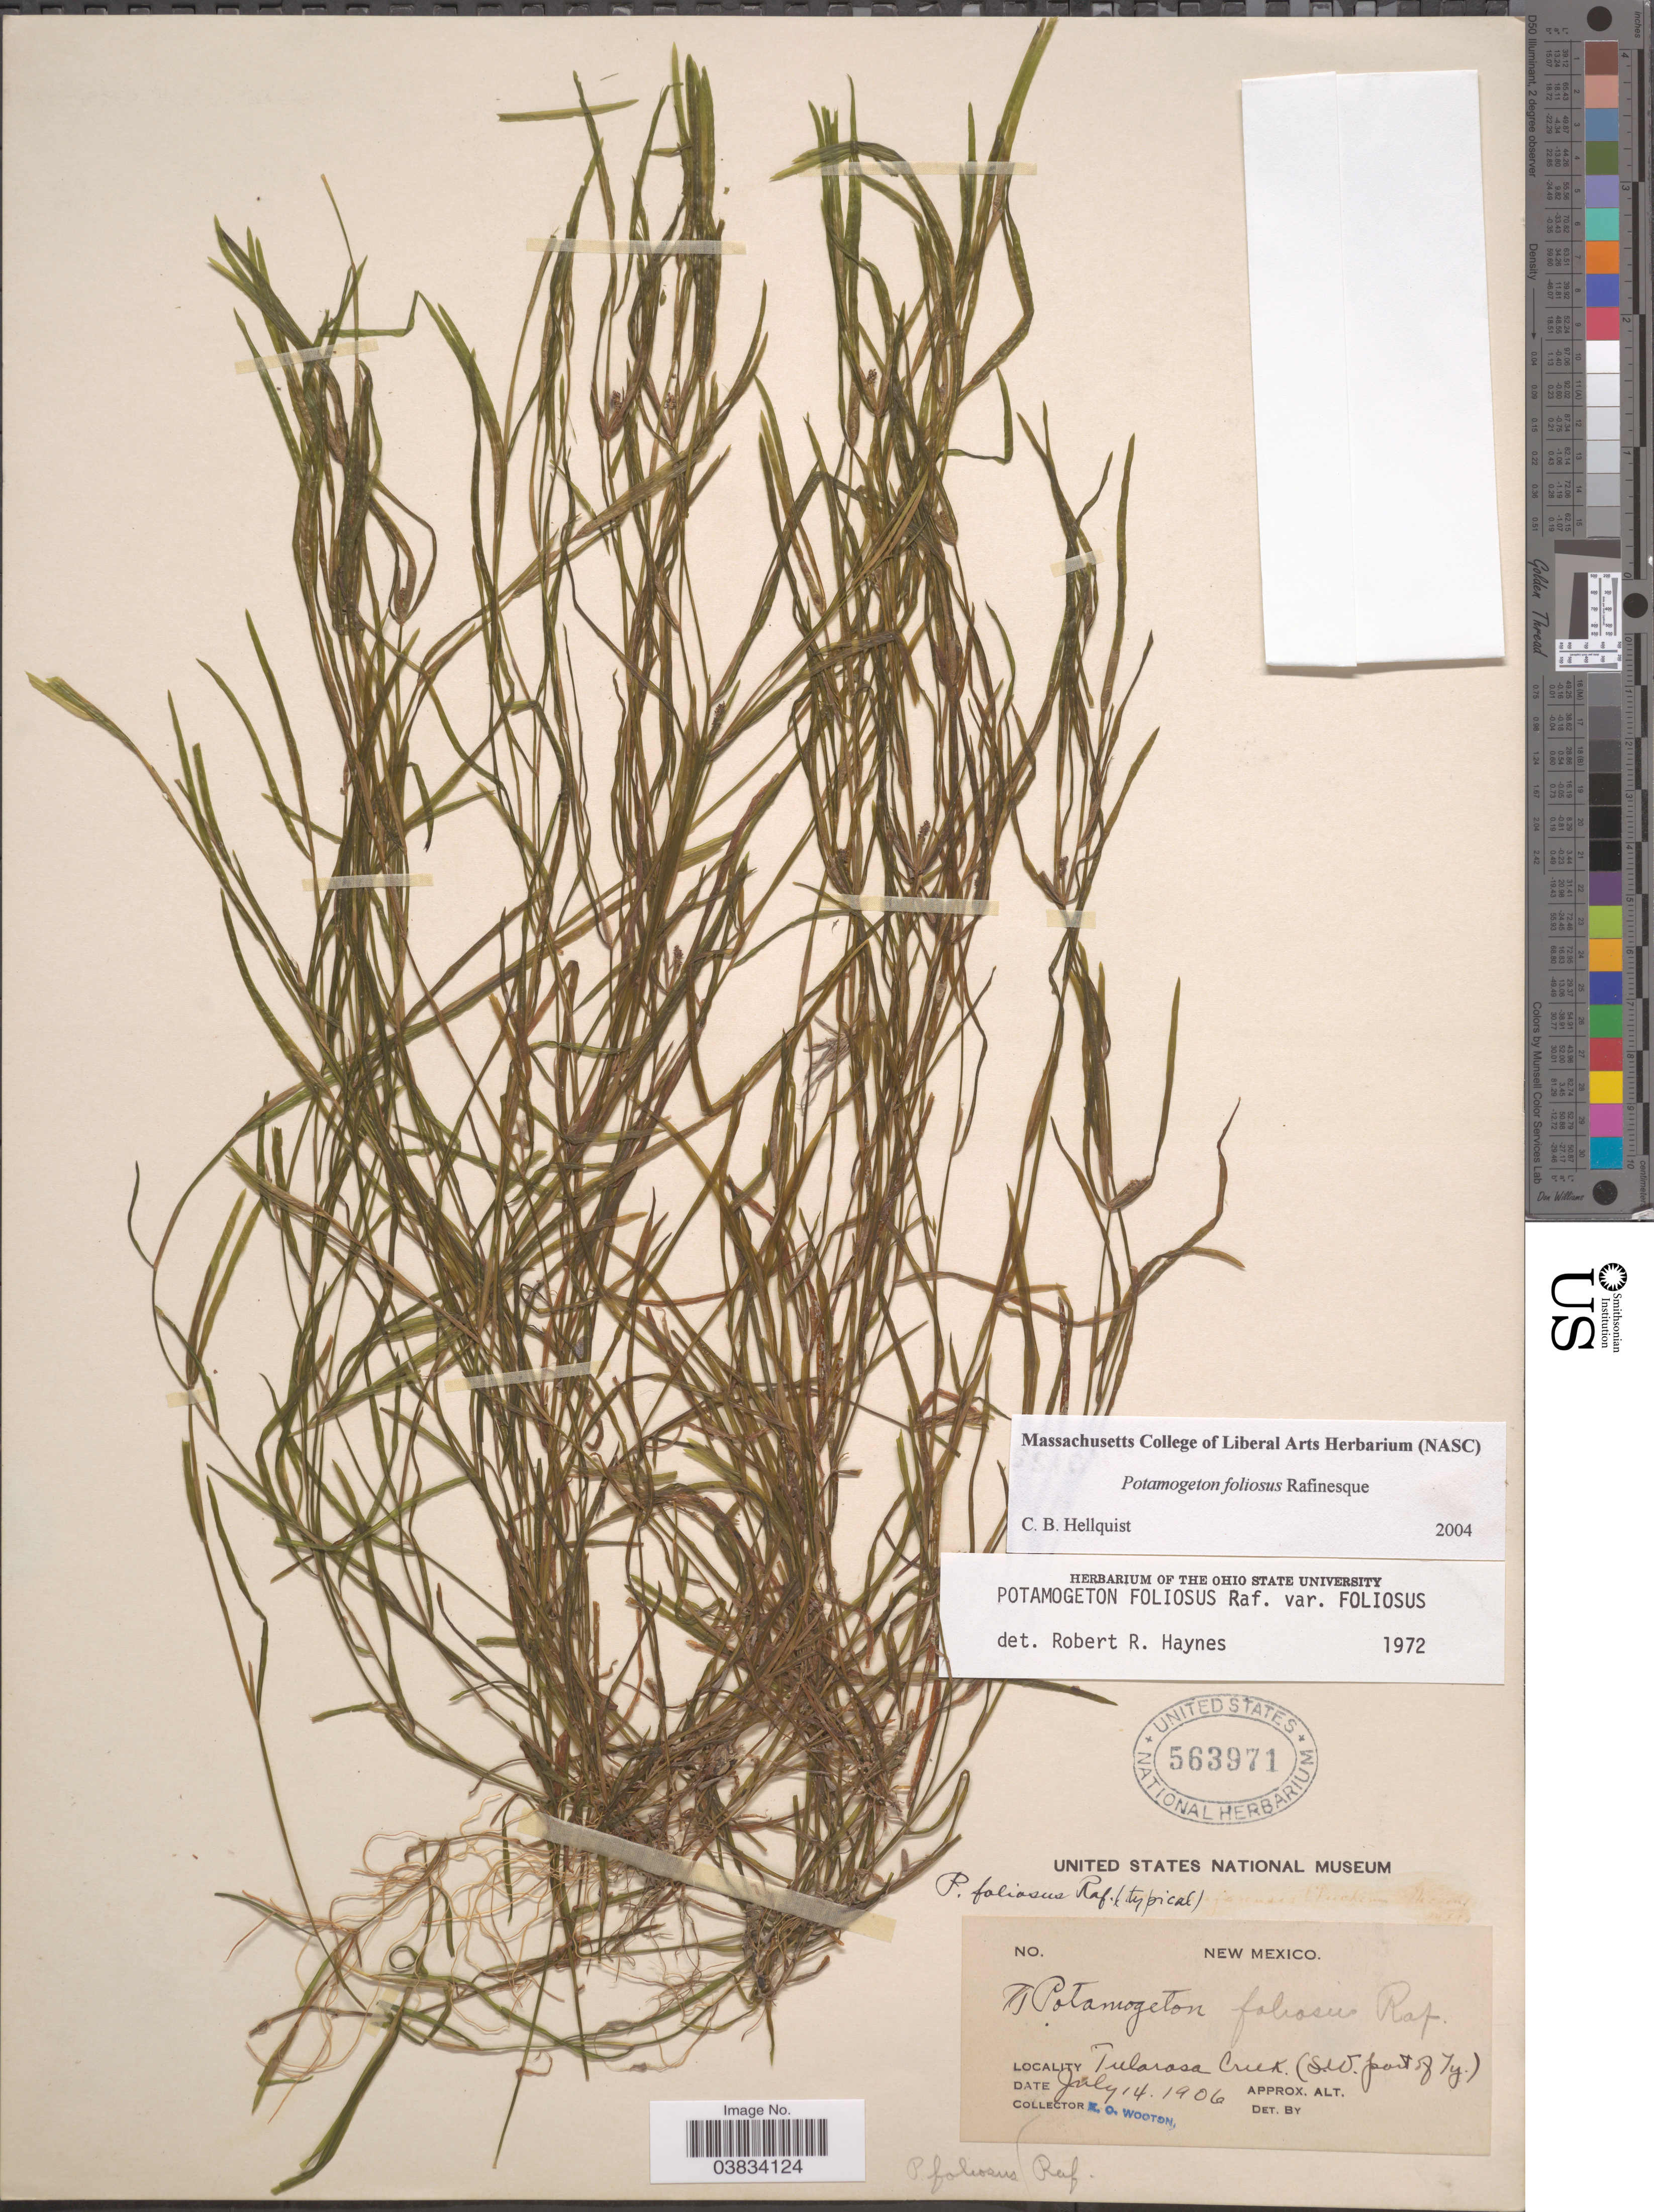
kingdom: Plantae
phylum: Tracheophyta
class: Liliopsida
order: Alismatales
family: Potamogetonaceae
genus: Potamogeton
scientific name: Potamogeton foliosus var. foliosus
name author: Raf.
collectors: E. O. Wooton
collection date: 1906-07-14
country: United States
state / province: New Mexico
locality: Tularosa Creek. (S.W. part of Ty.).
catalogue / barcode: US 563971